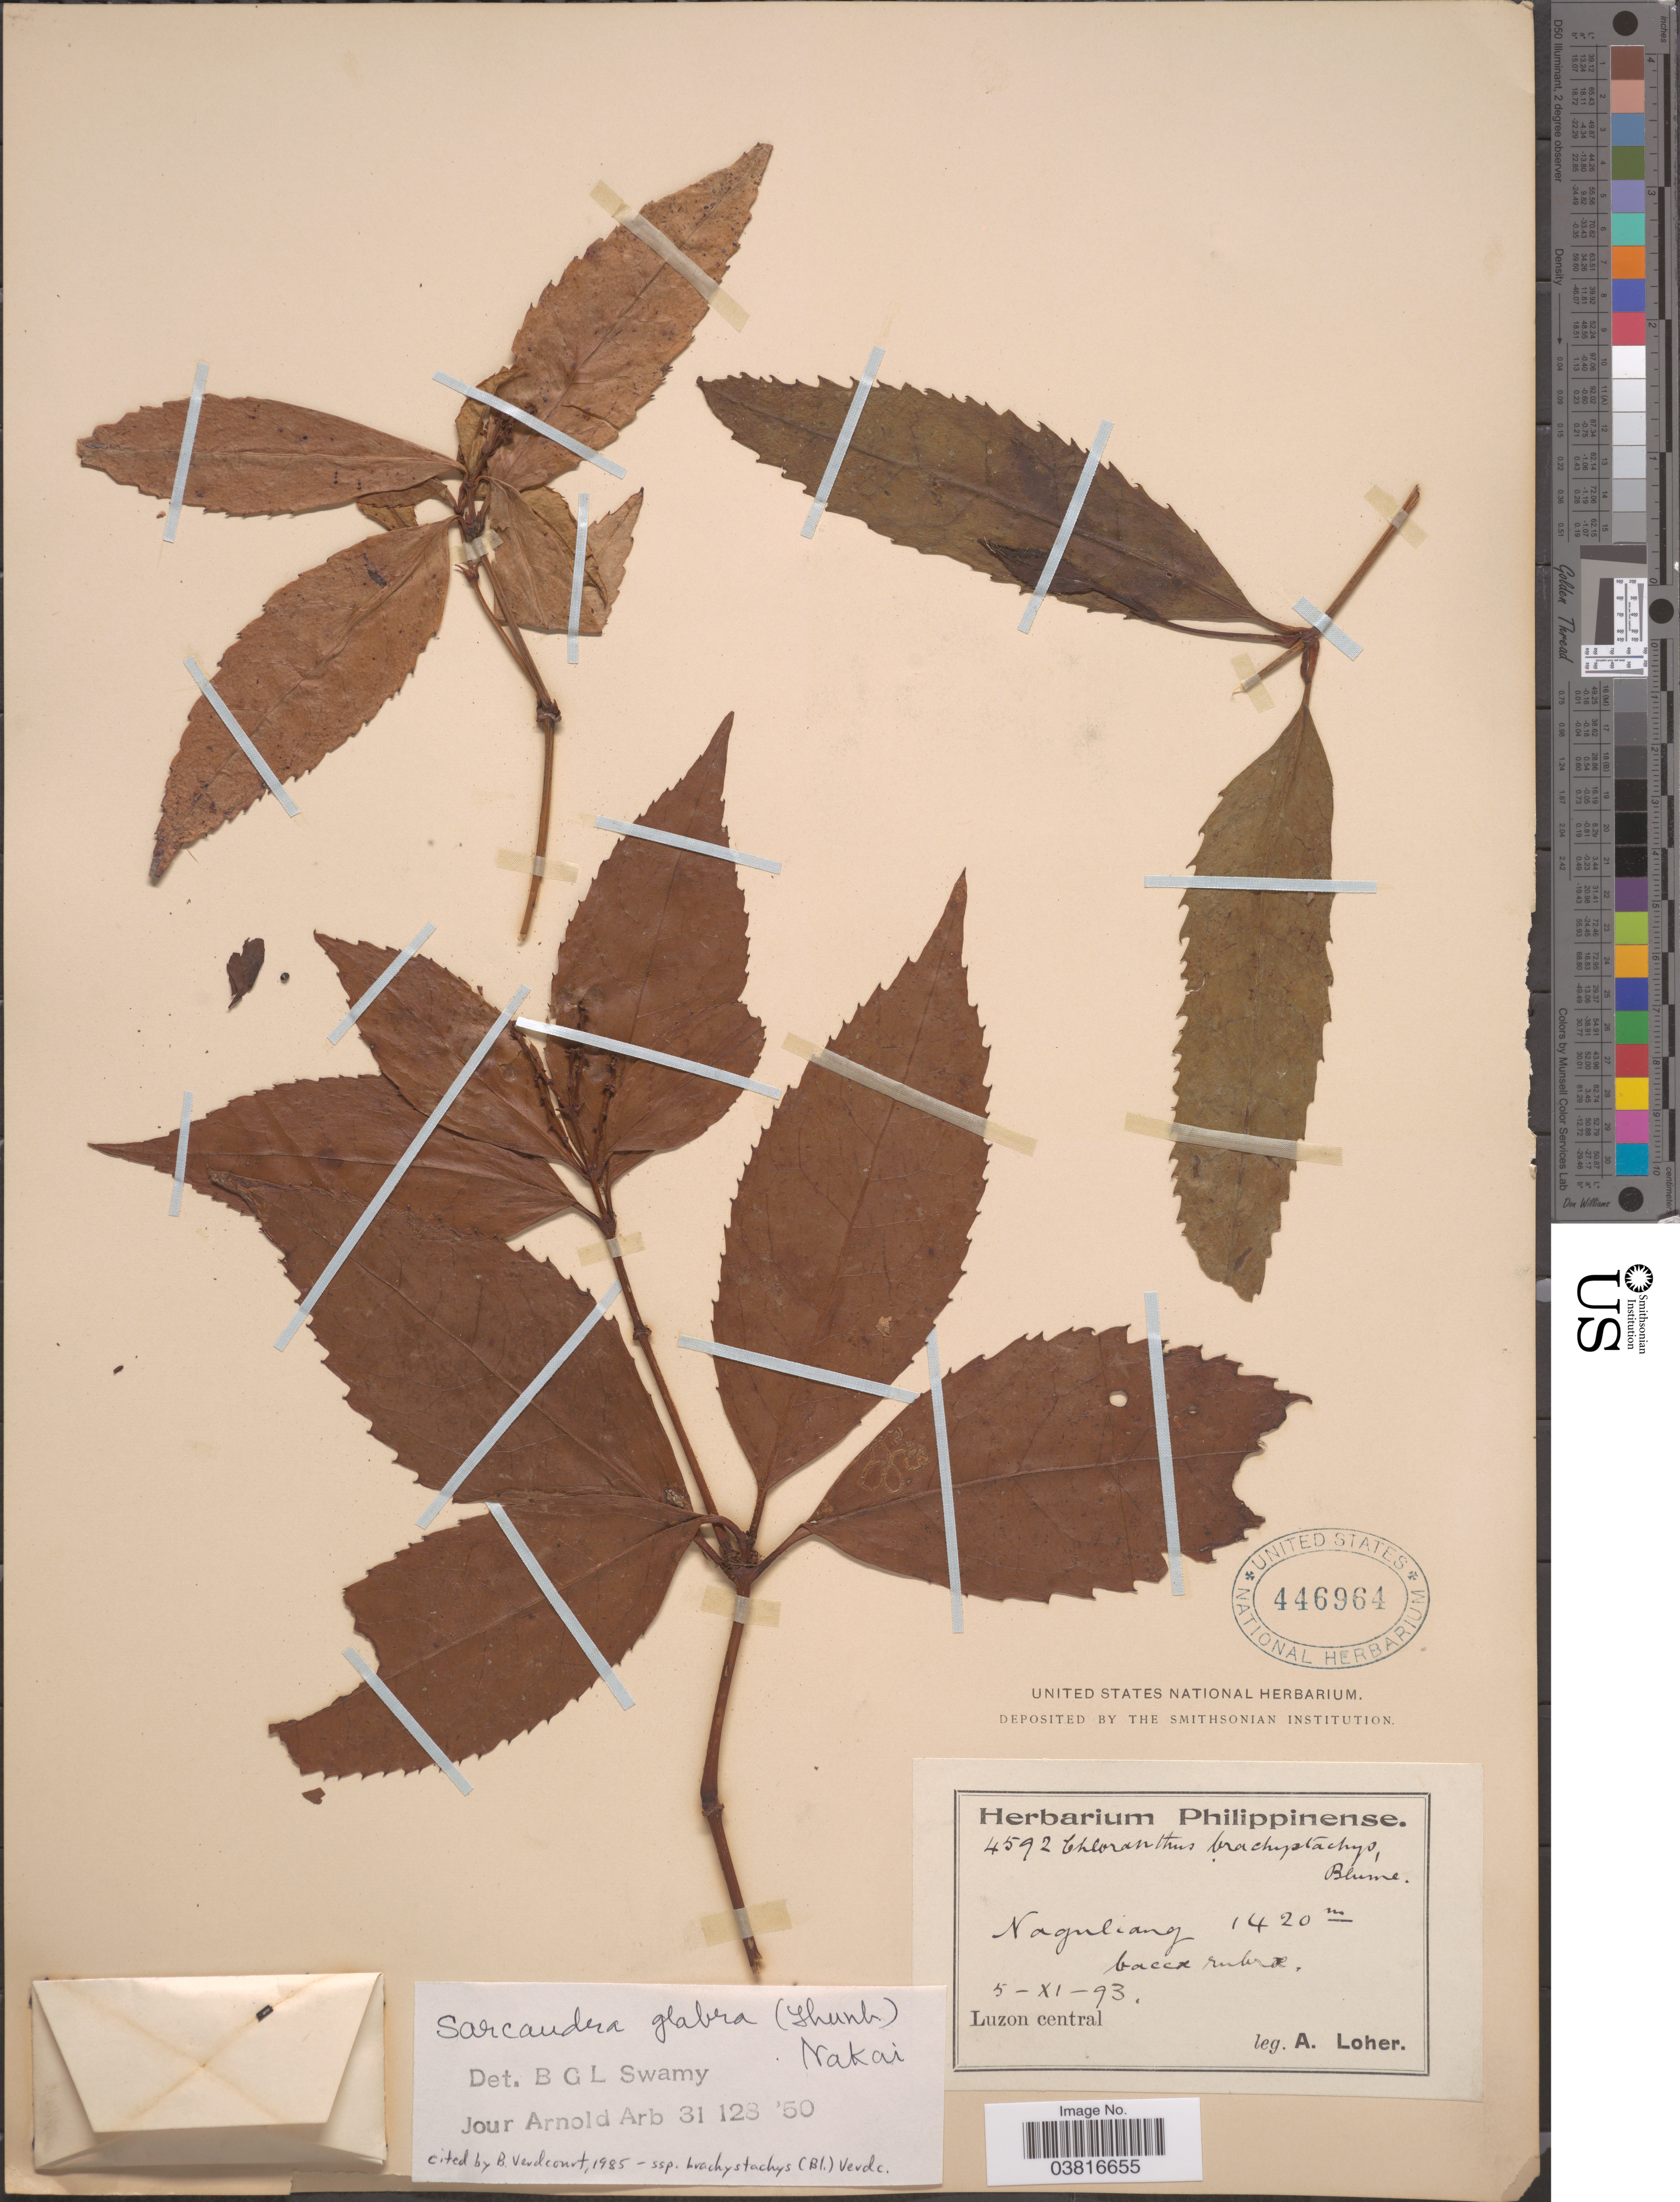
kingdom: Plantae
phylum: Tracheophyta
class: Magnoliopsida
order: Chloranthales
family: Chloranthaceae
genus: Sarcandra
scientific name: Sarcandra glabra subsp. brachystachys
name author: (Blume) Verdc.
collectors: A. Loher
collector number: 4592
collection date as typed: Transcribed d/m/y: 5/11/93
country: Philippines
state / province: Central Luzon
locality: Naguliang. Luzon central.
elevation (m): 1420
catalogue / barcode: US 446964